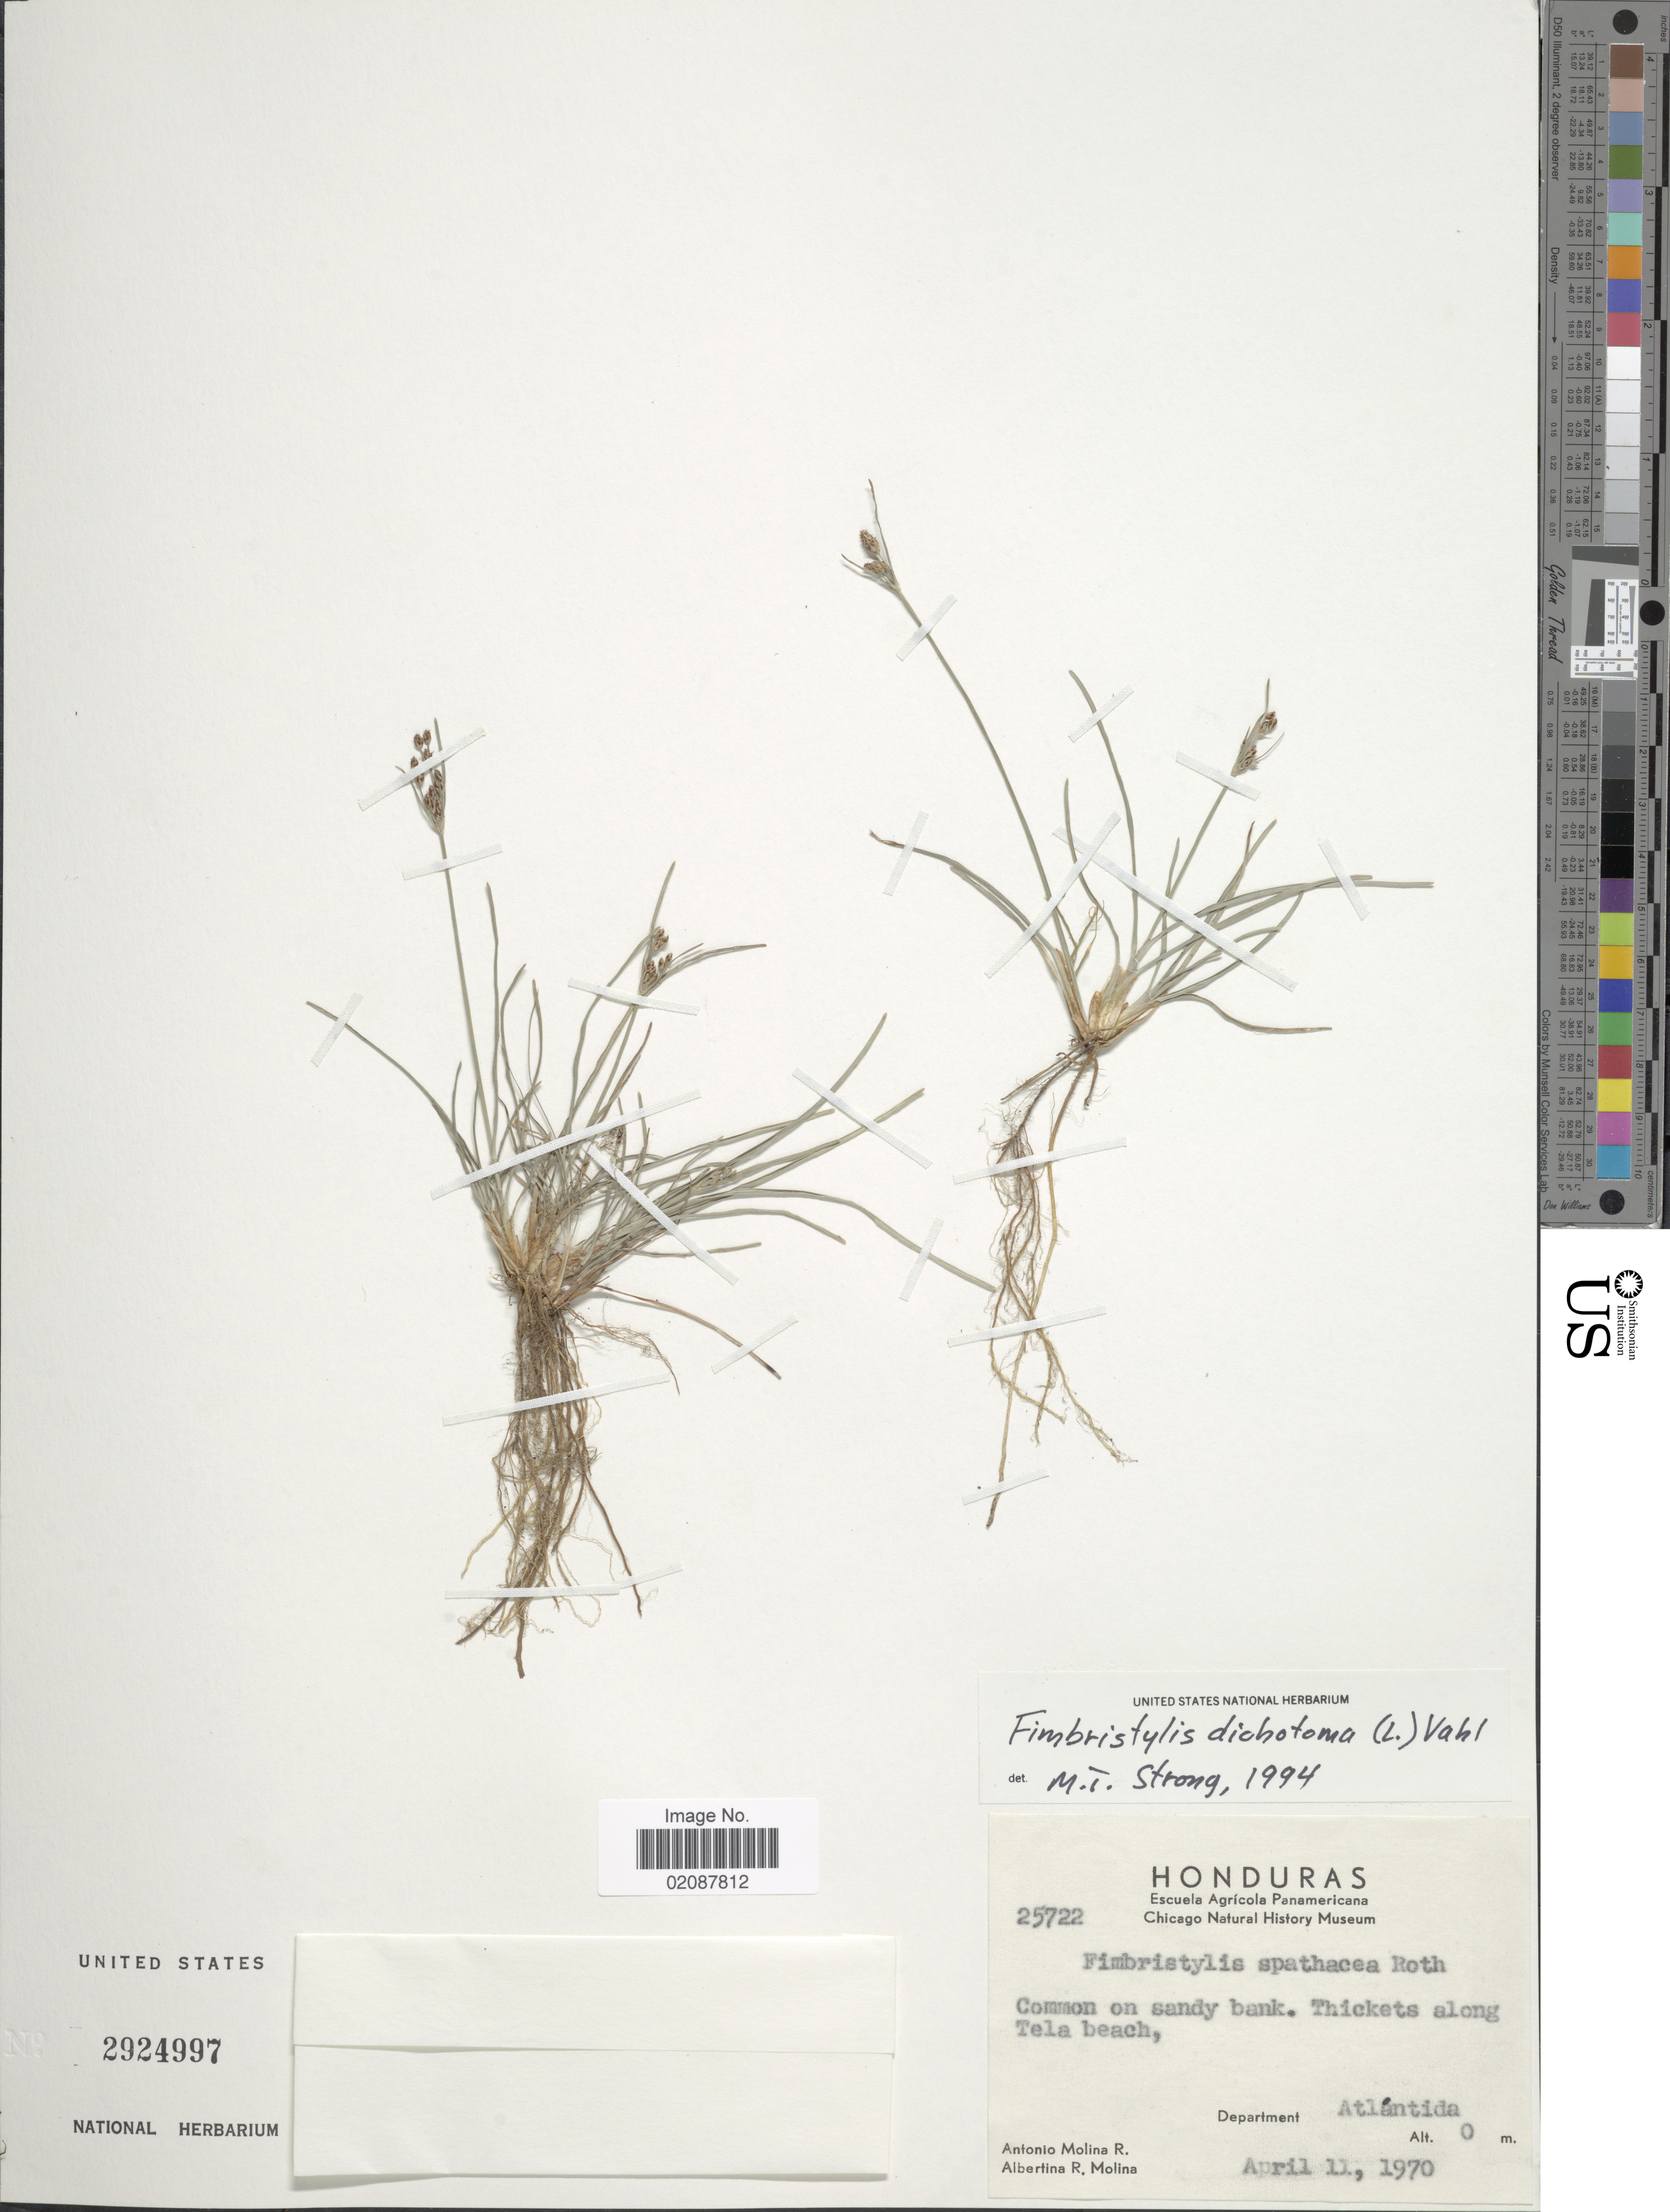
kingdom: Plantae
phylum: Tracheophyta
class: Liliopsida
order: Poales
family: Cyperaceae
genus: Fimbristylis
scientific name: Fimbristylis dichotoma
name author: (L.) Vahl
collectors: A. Molina R. & A. R. Molina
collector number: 25722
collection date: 1970-04-11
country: Honduras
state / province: Atlántida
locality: Thickets along Tela beach, Department Atlántida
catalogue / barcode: US 2924997